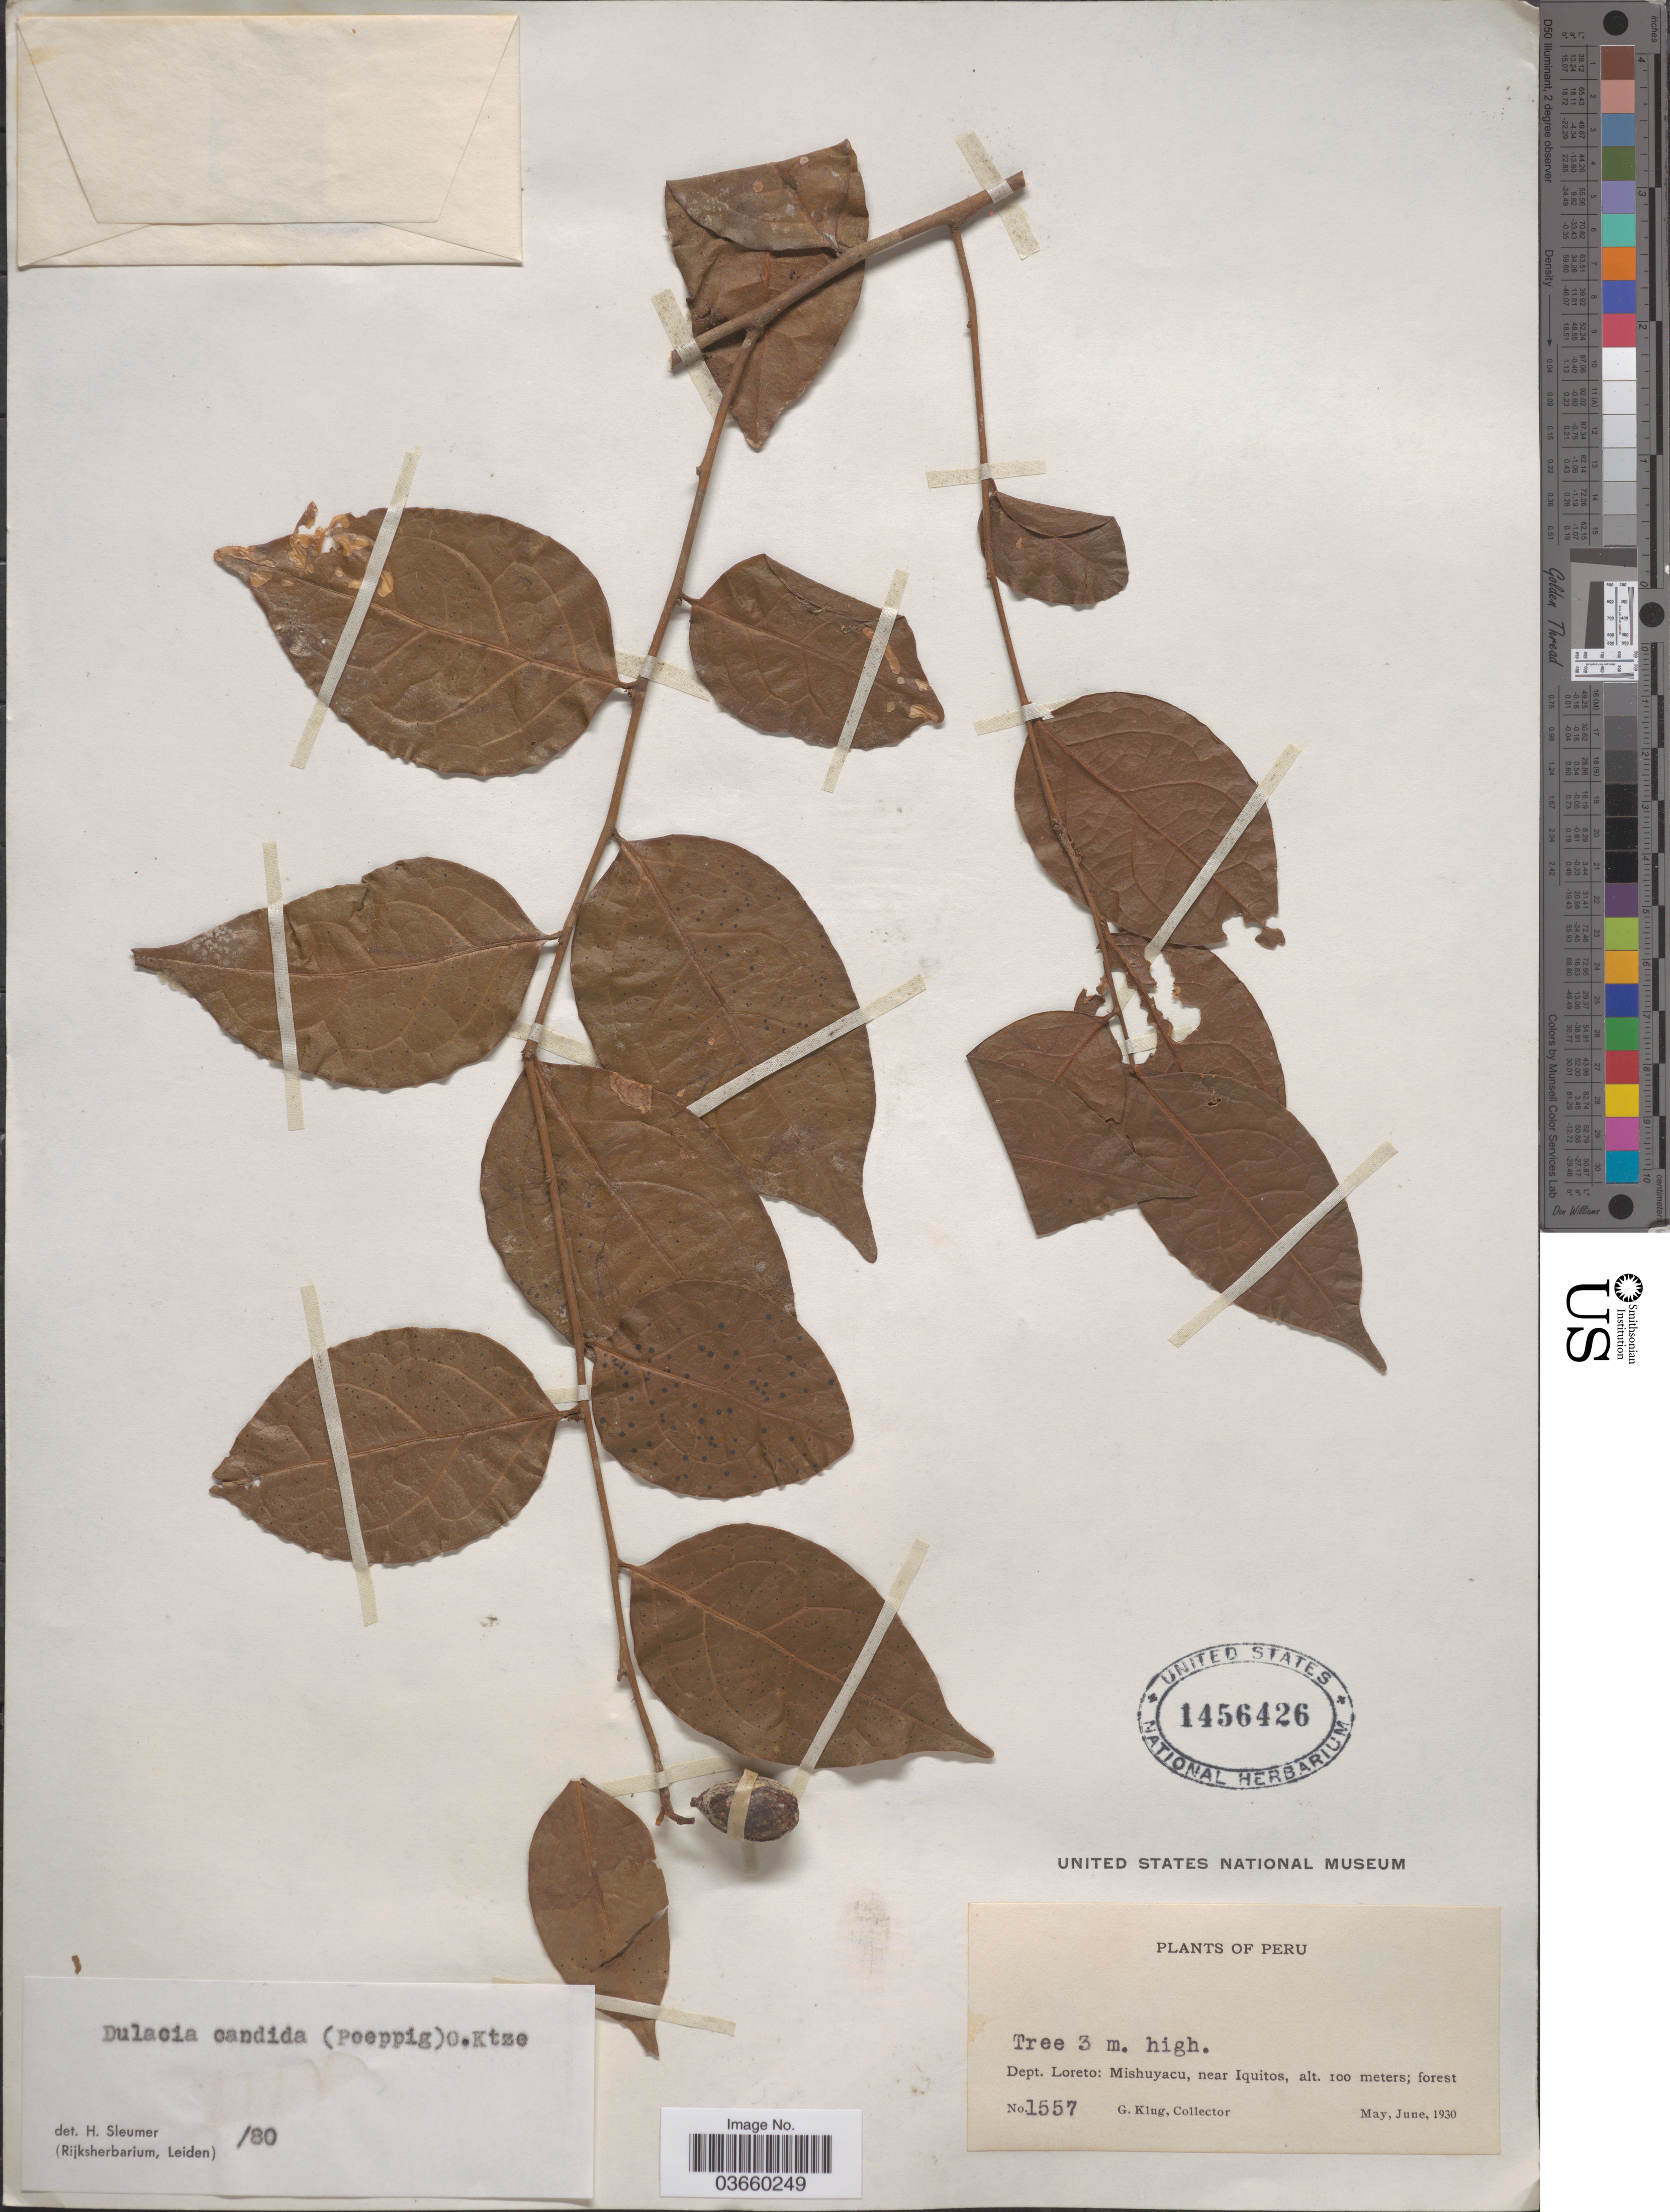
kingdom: Plantae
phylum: Tracheophyta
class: Magnoliopsida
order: Santalales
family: Olacaceae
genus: Dulacia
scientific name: Dulacia candida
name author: (Poepp.) Kuntze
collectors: G. Klug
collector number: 1557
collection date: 1930-05/1930-06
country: Peru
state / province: Loreto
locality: Dept. Loreto: Mishuyacu, near Iquitos.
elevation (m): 100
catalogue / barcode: US 1456426